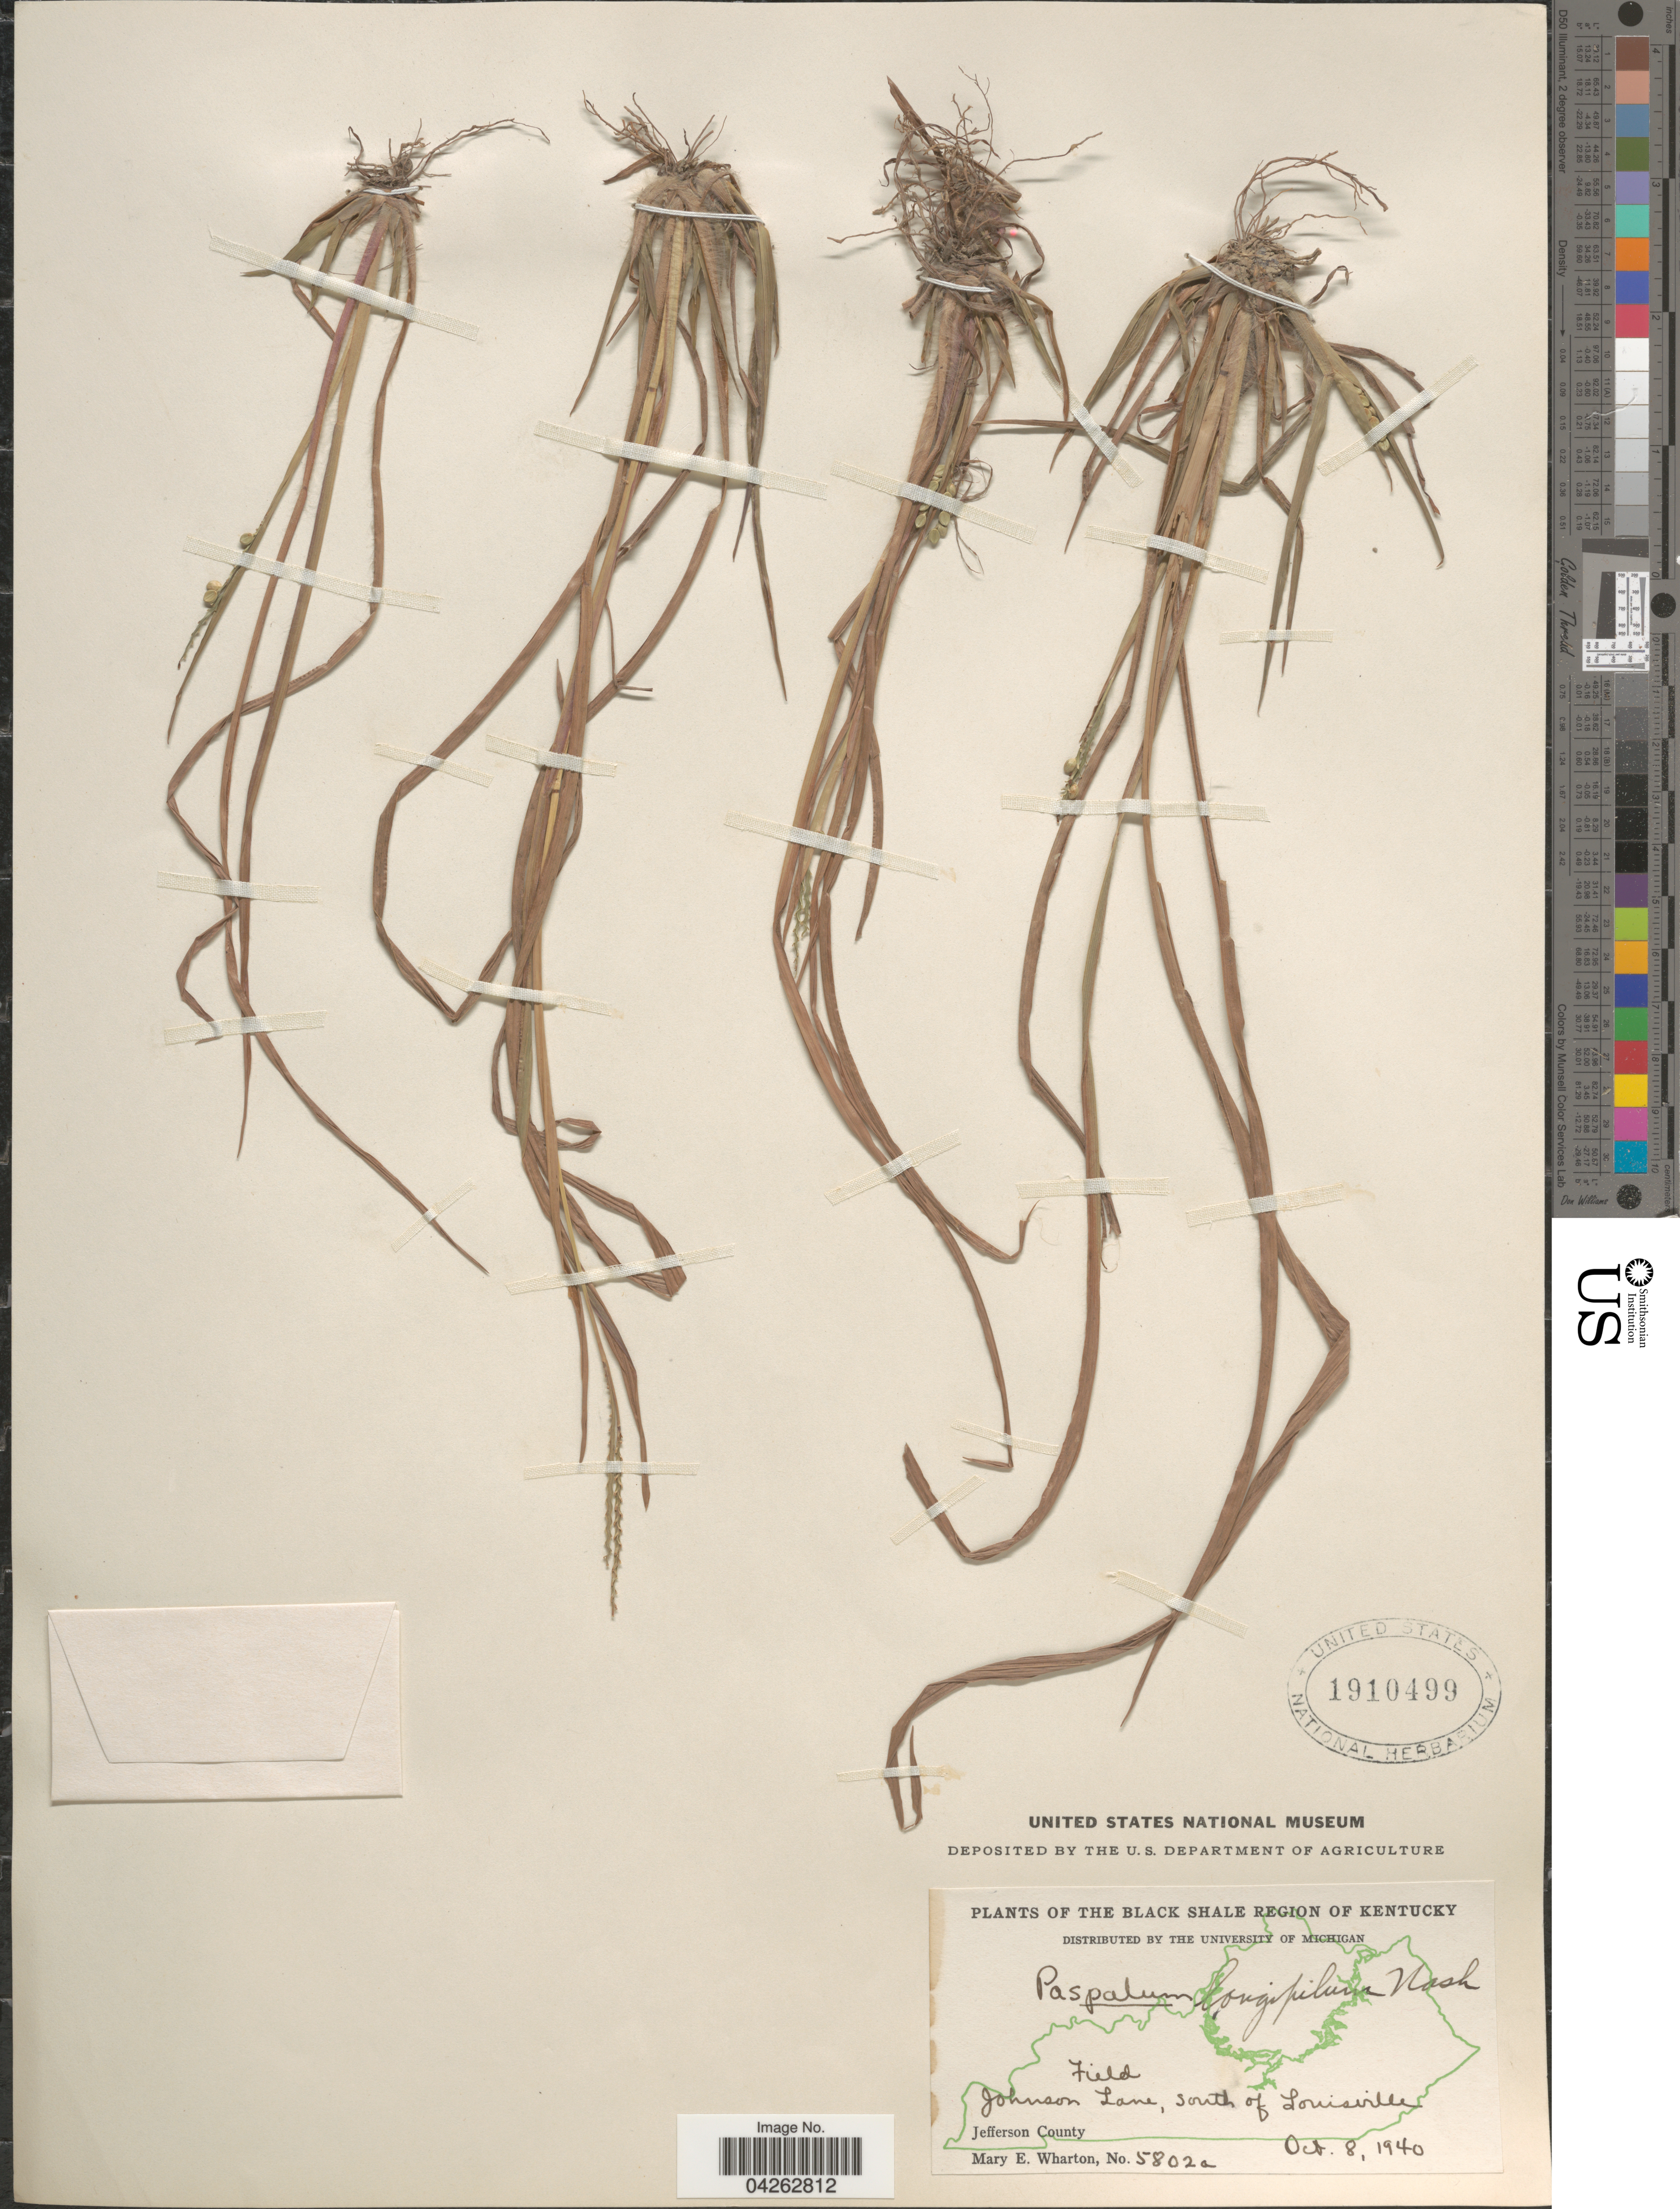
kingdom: Plantae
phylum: Tracheophyta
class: Liliopsida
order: Poales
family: Poaceae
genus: Paspalum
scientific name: Paspalum longipilum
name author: Nash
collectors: M. Wharton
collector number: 5802a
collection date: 1940-10-08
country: United States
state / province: Kentucky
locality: The Black Shale Region of Kentucky. Field. Johnson Lane, south of Louisville. Jefferson County.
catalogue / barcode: US 1910499